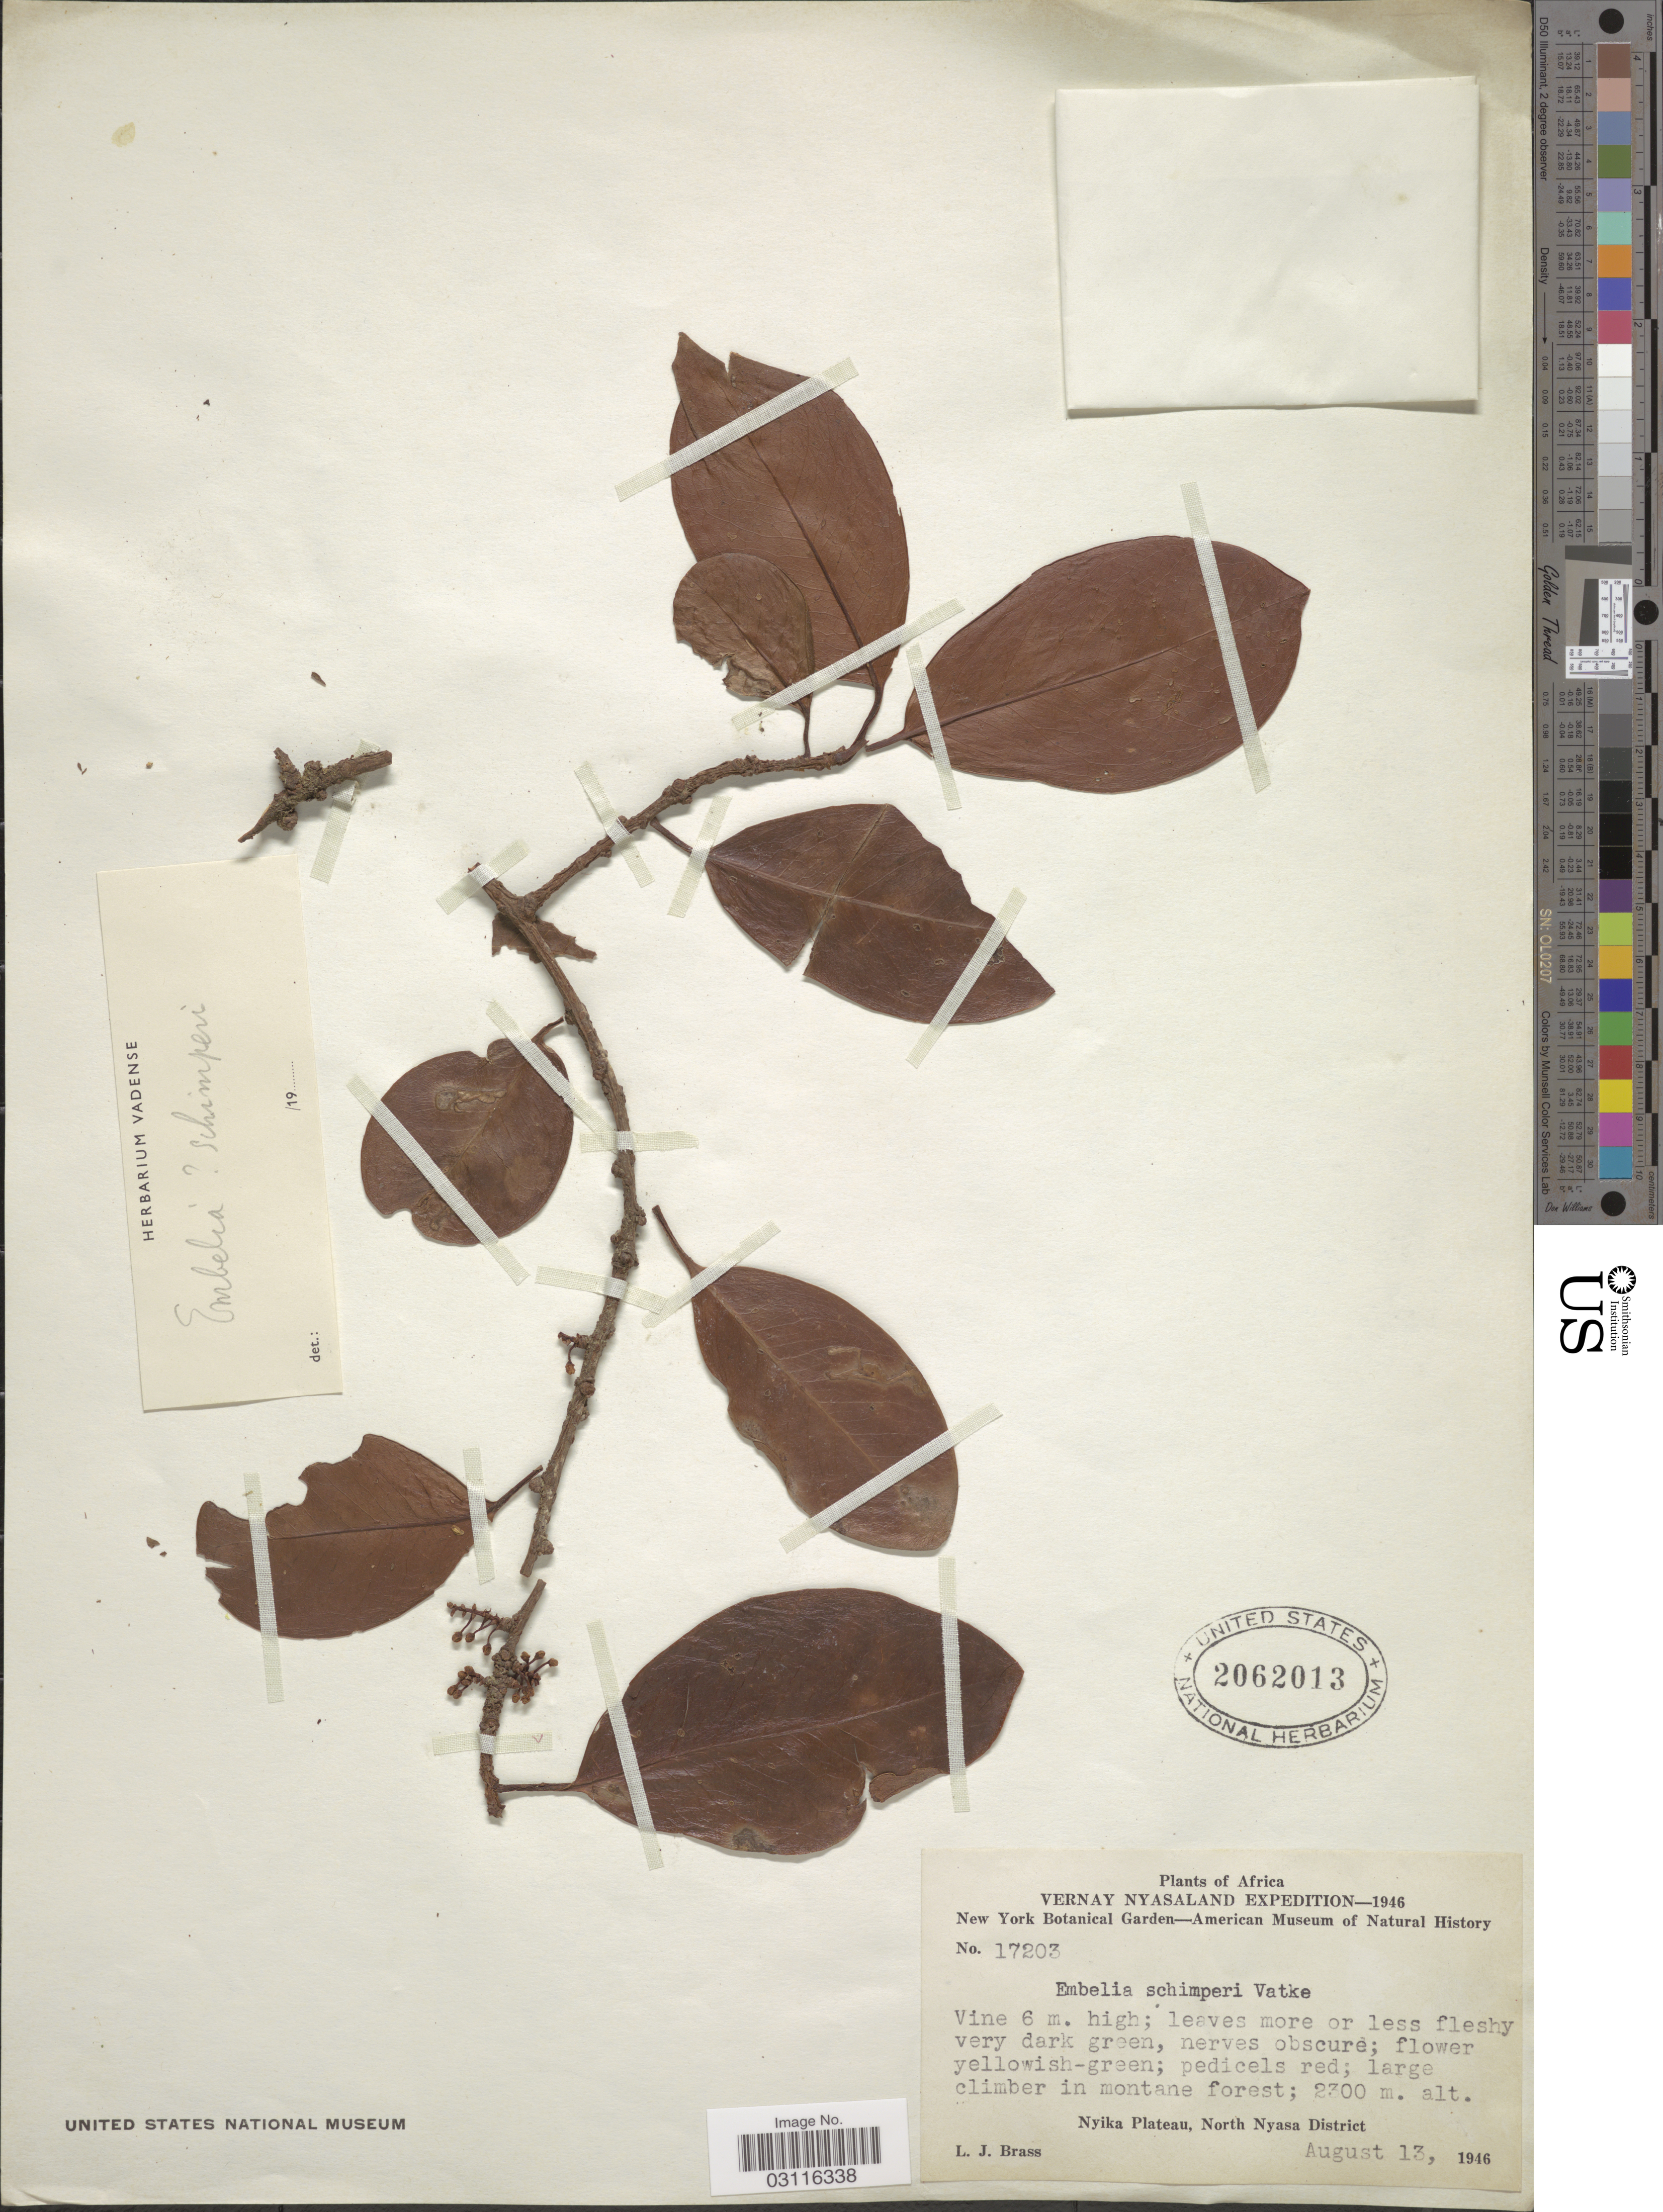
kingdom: Plantae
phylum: Tracheophyta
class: Magnoliopsida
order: Ericales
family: Primulaceae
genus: Embelia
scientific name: Embelia schimperi Vatke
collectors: L. J. Brass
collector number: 17203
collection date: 1946-08-13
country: Malawi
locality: Africa. Vernay Nyasaland. Nyika Plateau, North Nyasa District.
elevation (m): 2300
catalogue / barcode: US 2062013